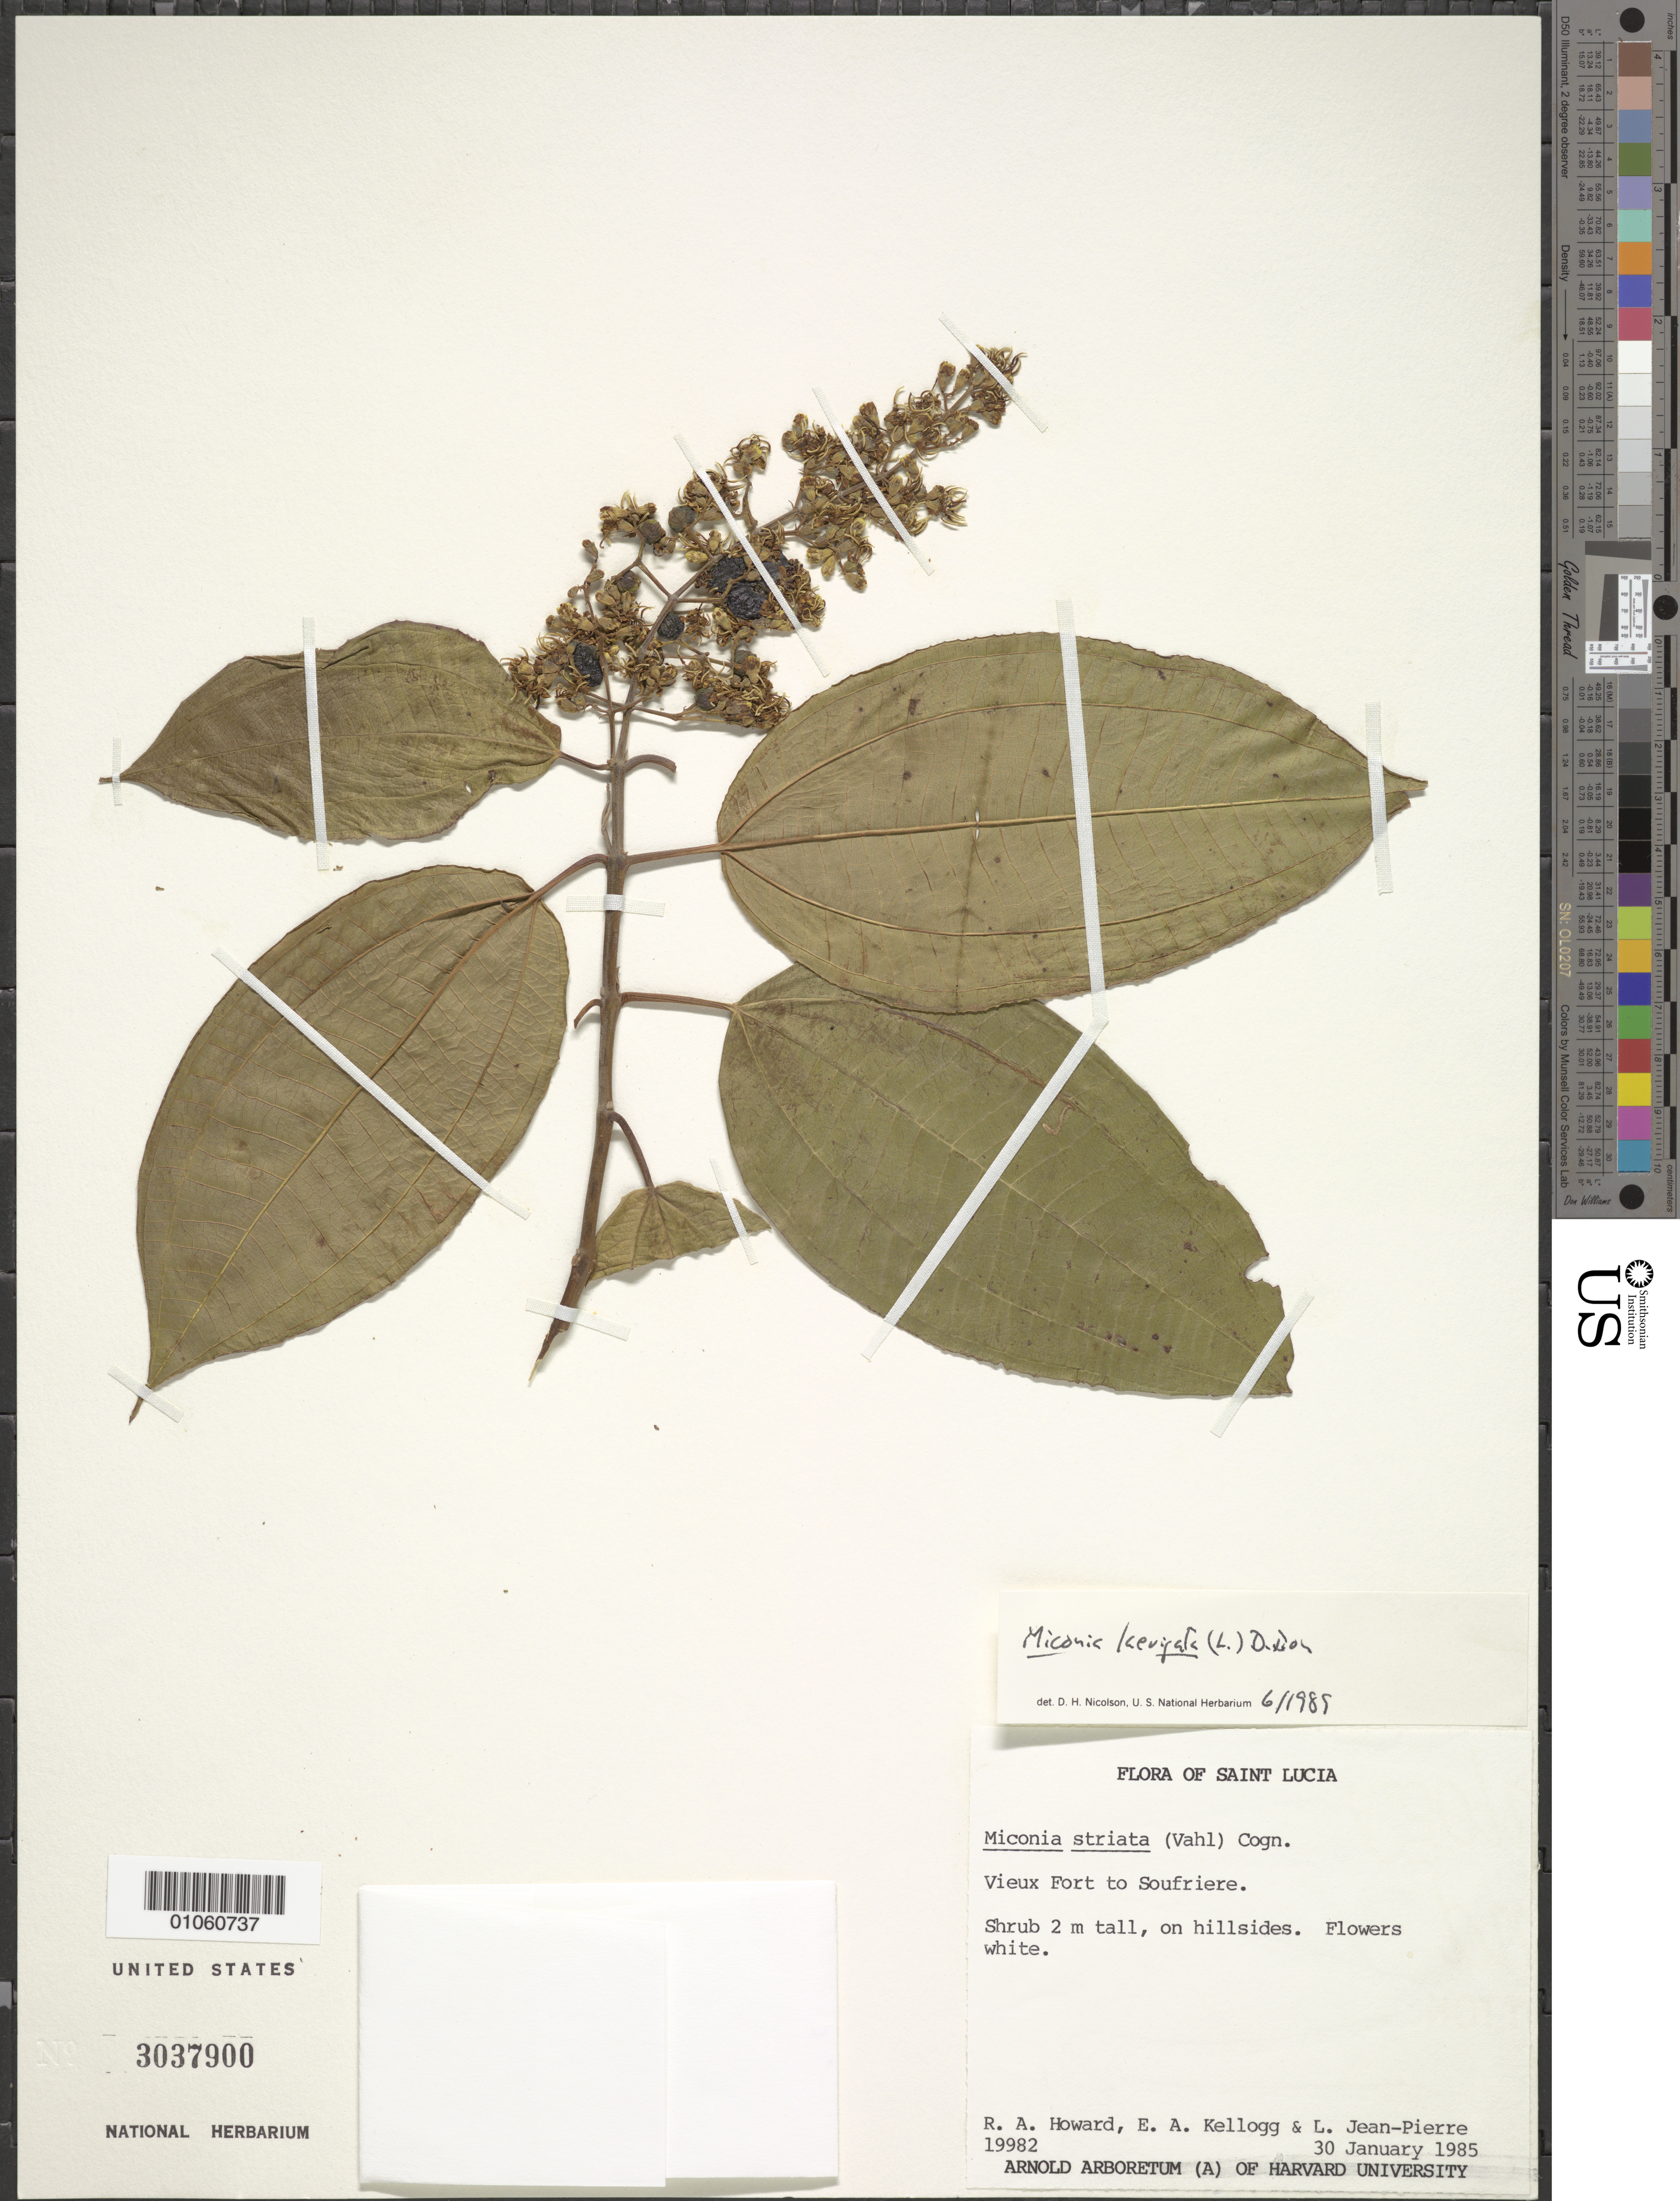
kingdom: Plantae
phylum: Tracheophyta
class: Magnoliopsida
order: Myrtales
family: Melastomataceae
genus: Miconia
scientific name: Miconia laevigata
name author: (L.) D. Don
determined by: Nicolson, Dan H.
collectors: R. A. Howard, E. A. Kellogg & L. L. Jean-Pierre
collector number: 19982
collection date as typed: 30 Jan 1985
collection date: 1985-01-30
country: St. Lucia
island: St. Lucia I.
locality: Vieux Fort to Soufriere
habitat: On hillsides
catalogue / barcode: US 3037900